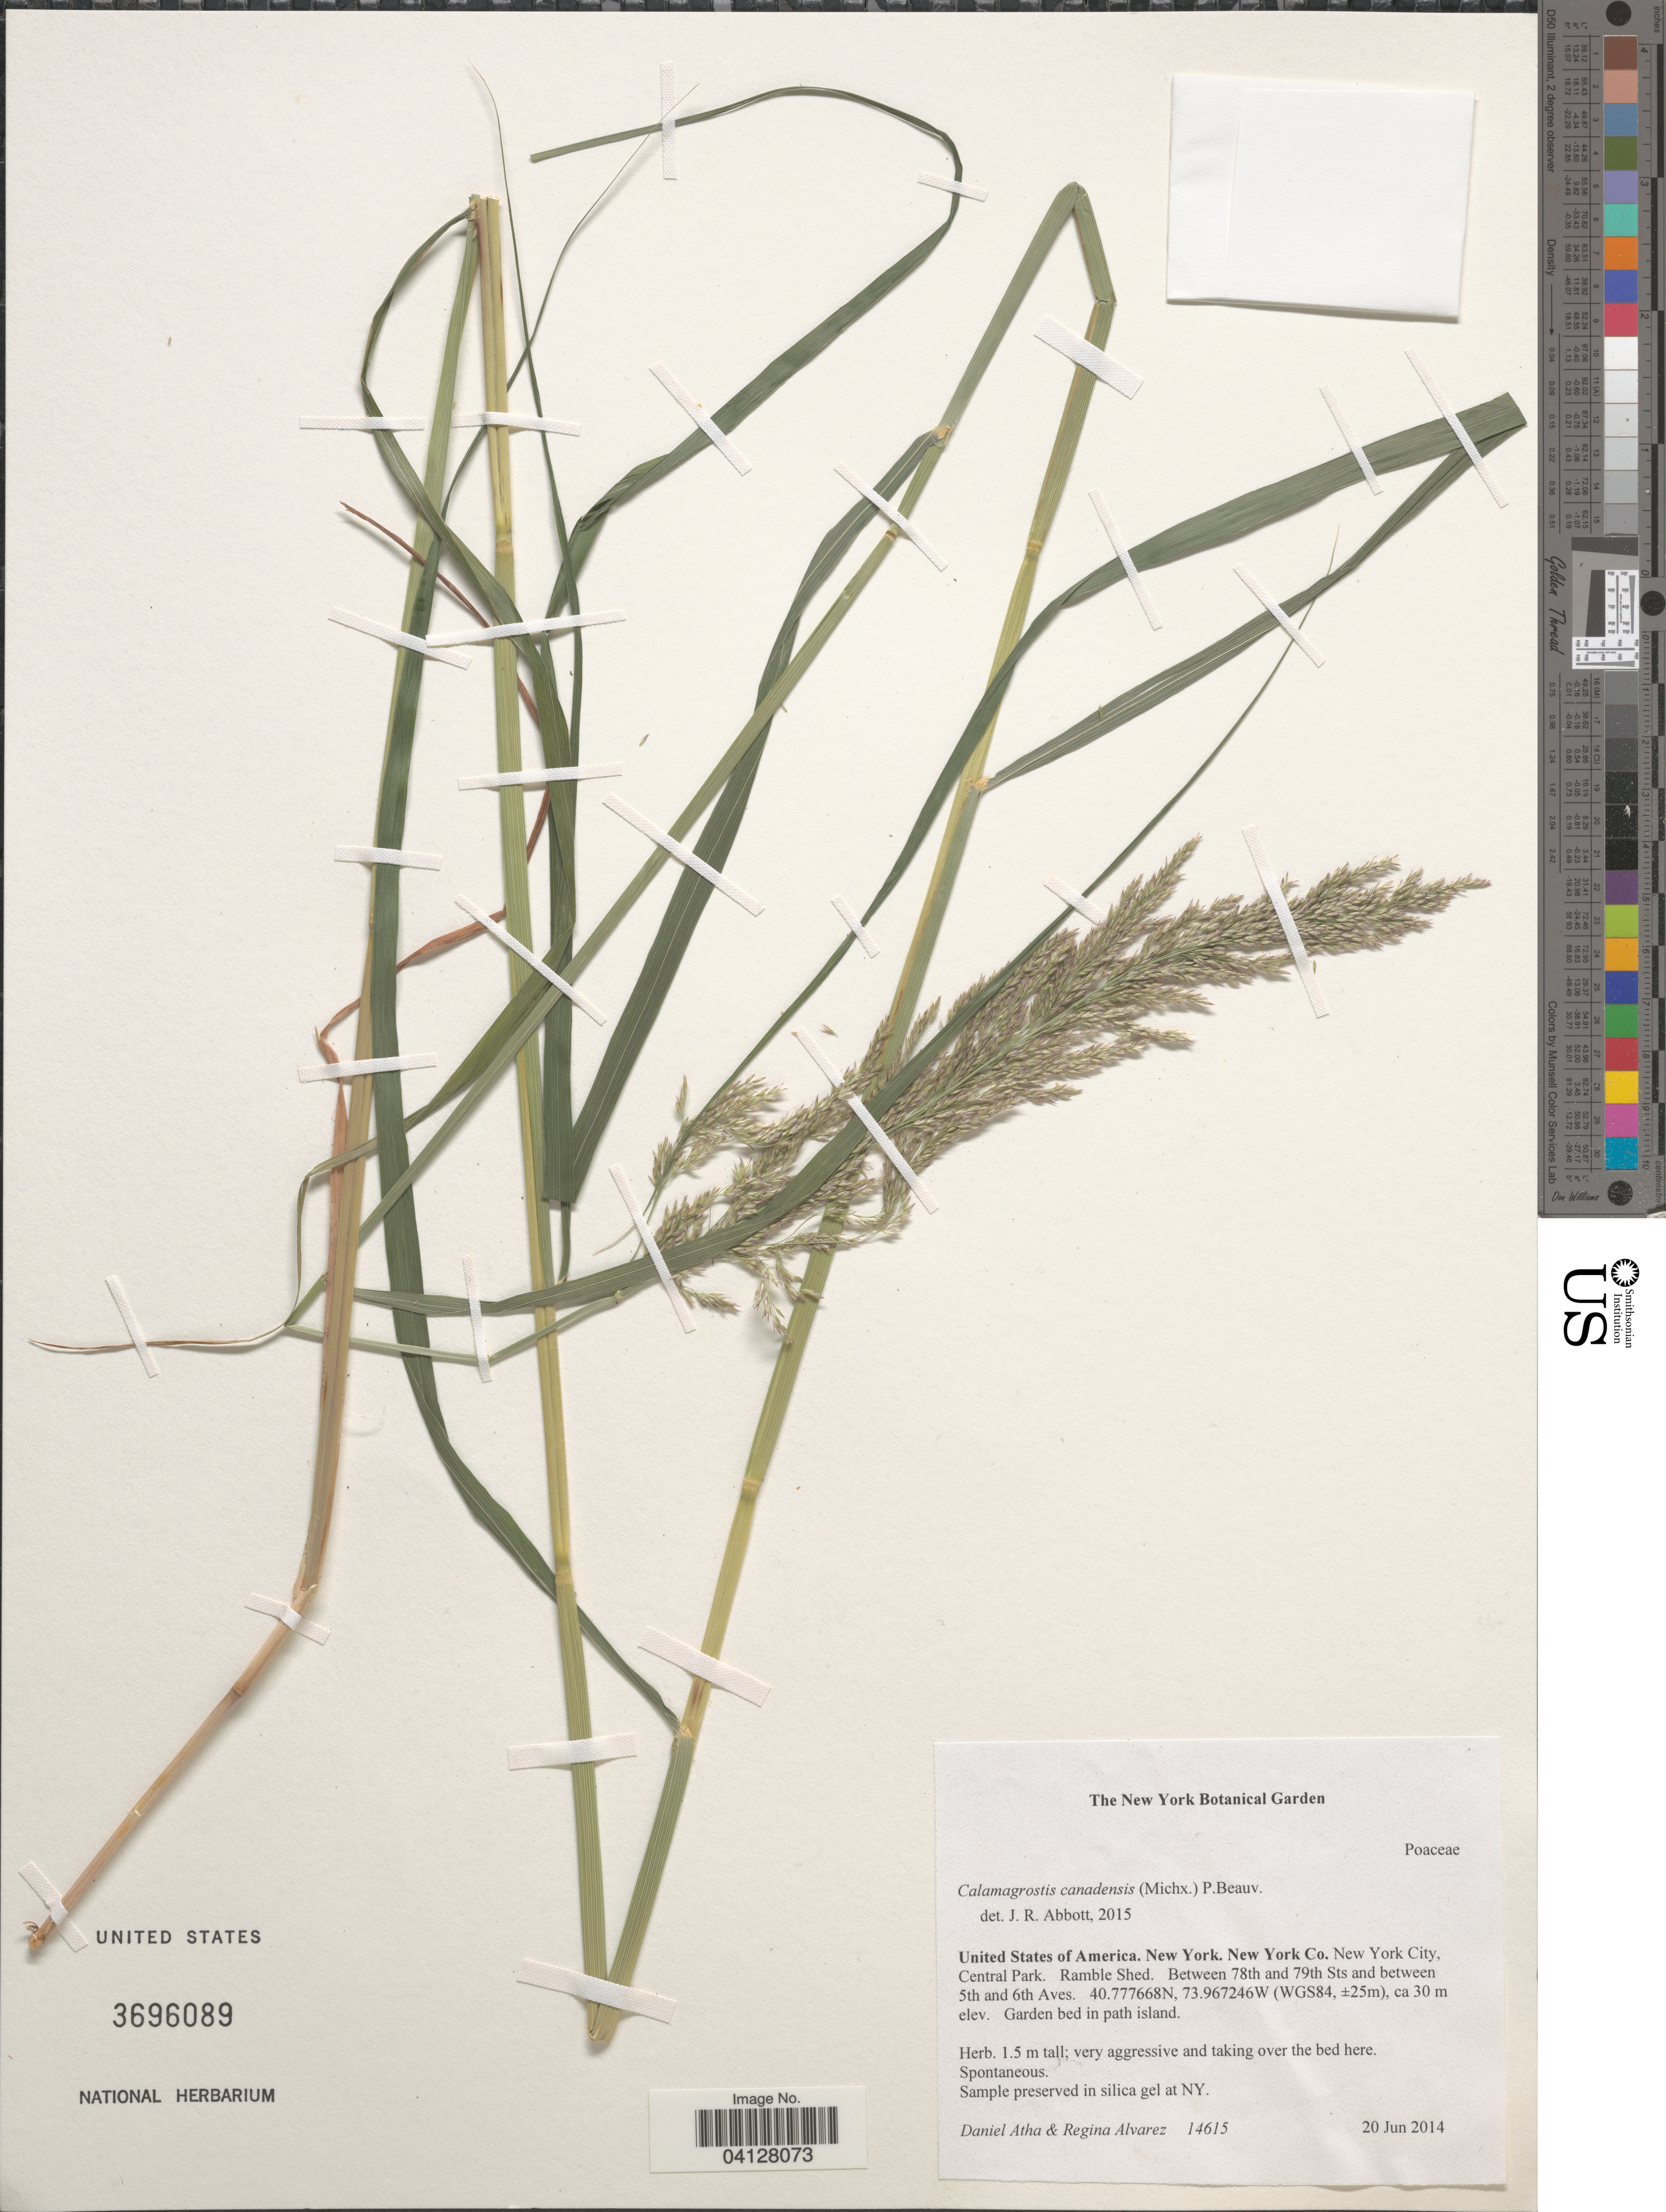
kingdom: Plantae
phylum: Tracheophyta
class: Liliopsida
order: Poales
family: Poaceae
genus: Calamagrostis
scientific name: Calamagrostis canadensis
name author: (Michx.) P. Beauv.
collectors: D. Atha & R. Álvarez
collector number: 14615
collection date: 2014-06-20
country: United States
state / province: New York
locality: New York Co. New York City, Central Park. Ramble Shed. Between 78th and 79th Sts and between 5th and 6th Aves. (WGS84, ±25m).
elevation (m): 30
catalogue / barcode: US 3696089